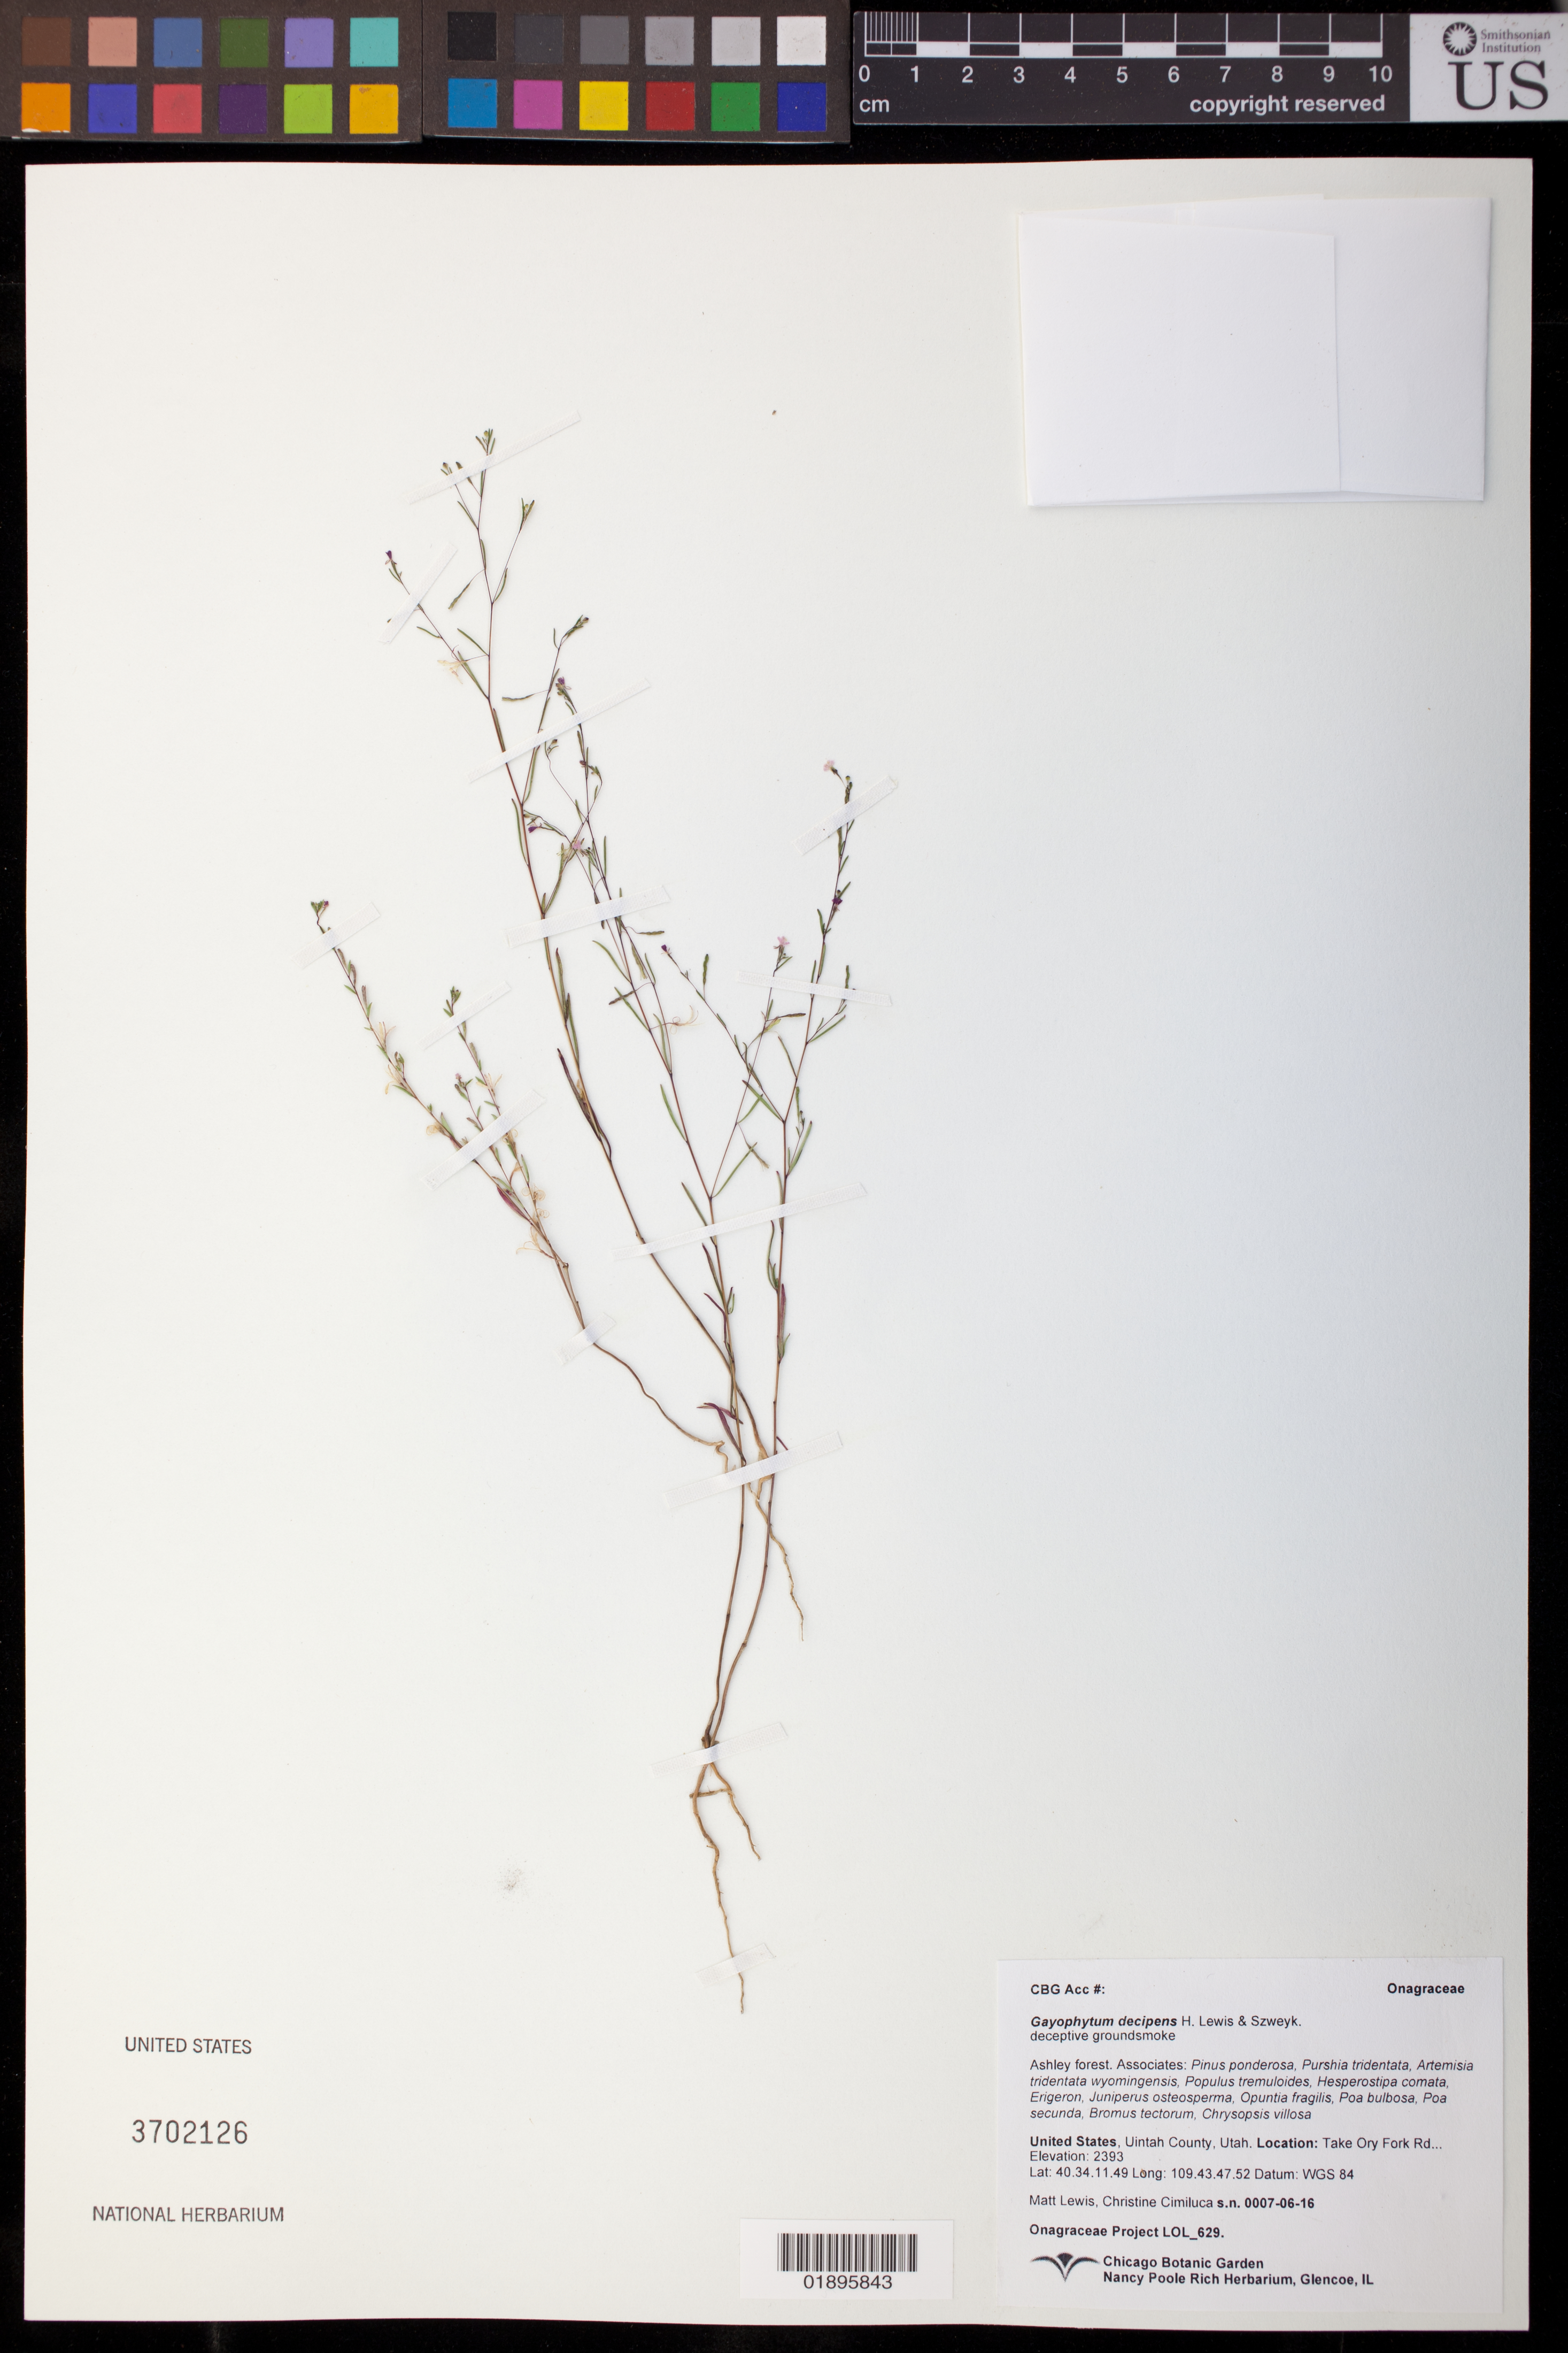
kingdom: Plantae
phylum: Tracheophyta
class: Magnoliopsida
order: Myrtales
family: Onagraceae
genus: Gayophytum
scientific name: Gayophytum decipiens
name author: F. H. Lewis & Szweyk.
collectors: M. Lewis & C. Cimiluca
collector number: LOL 629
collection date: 2016-07-06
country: United States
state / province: Utah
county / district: Uintah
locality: Take Dry Fork Rd.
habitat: Ashley forest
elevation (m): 2393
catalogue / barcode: US 3702126